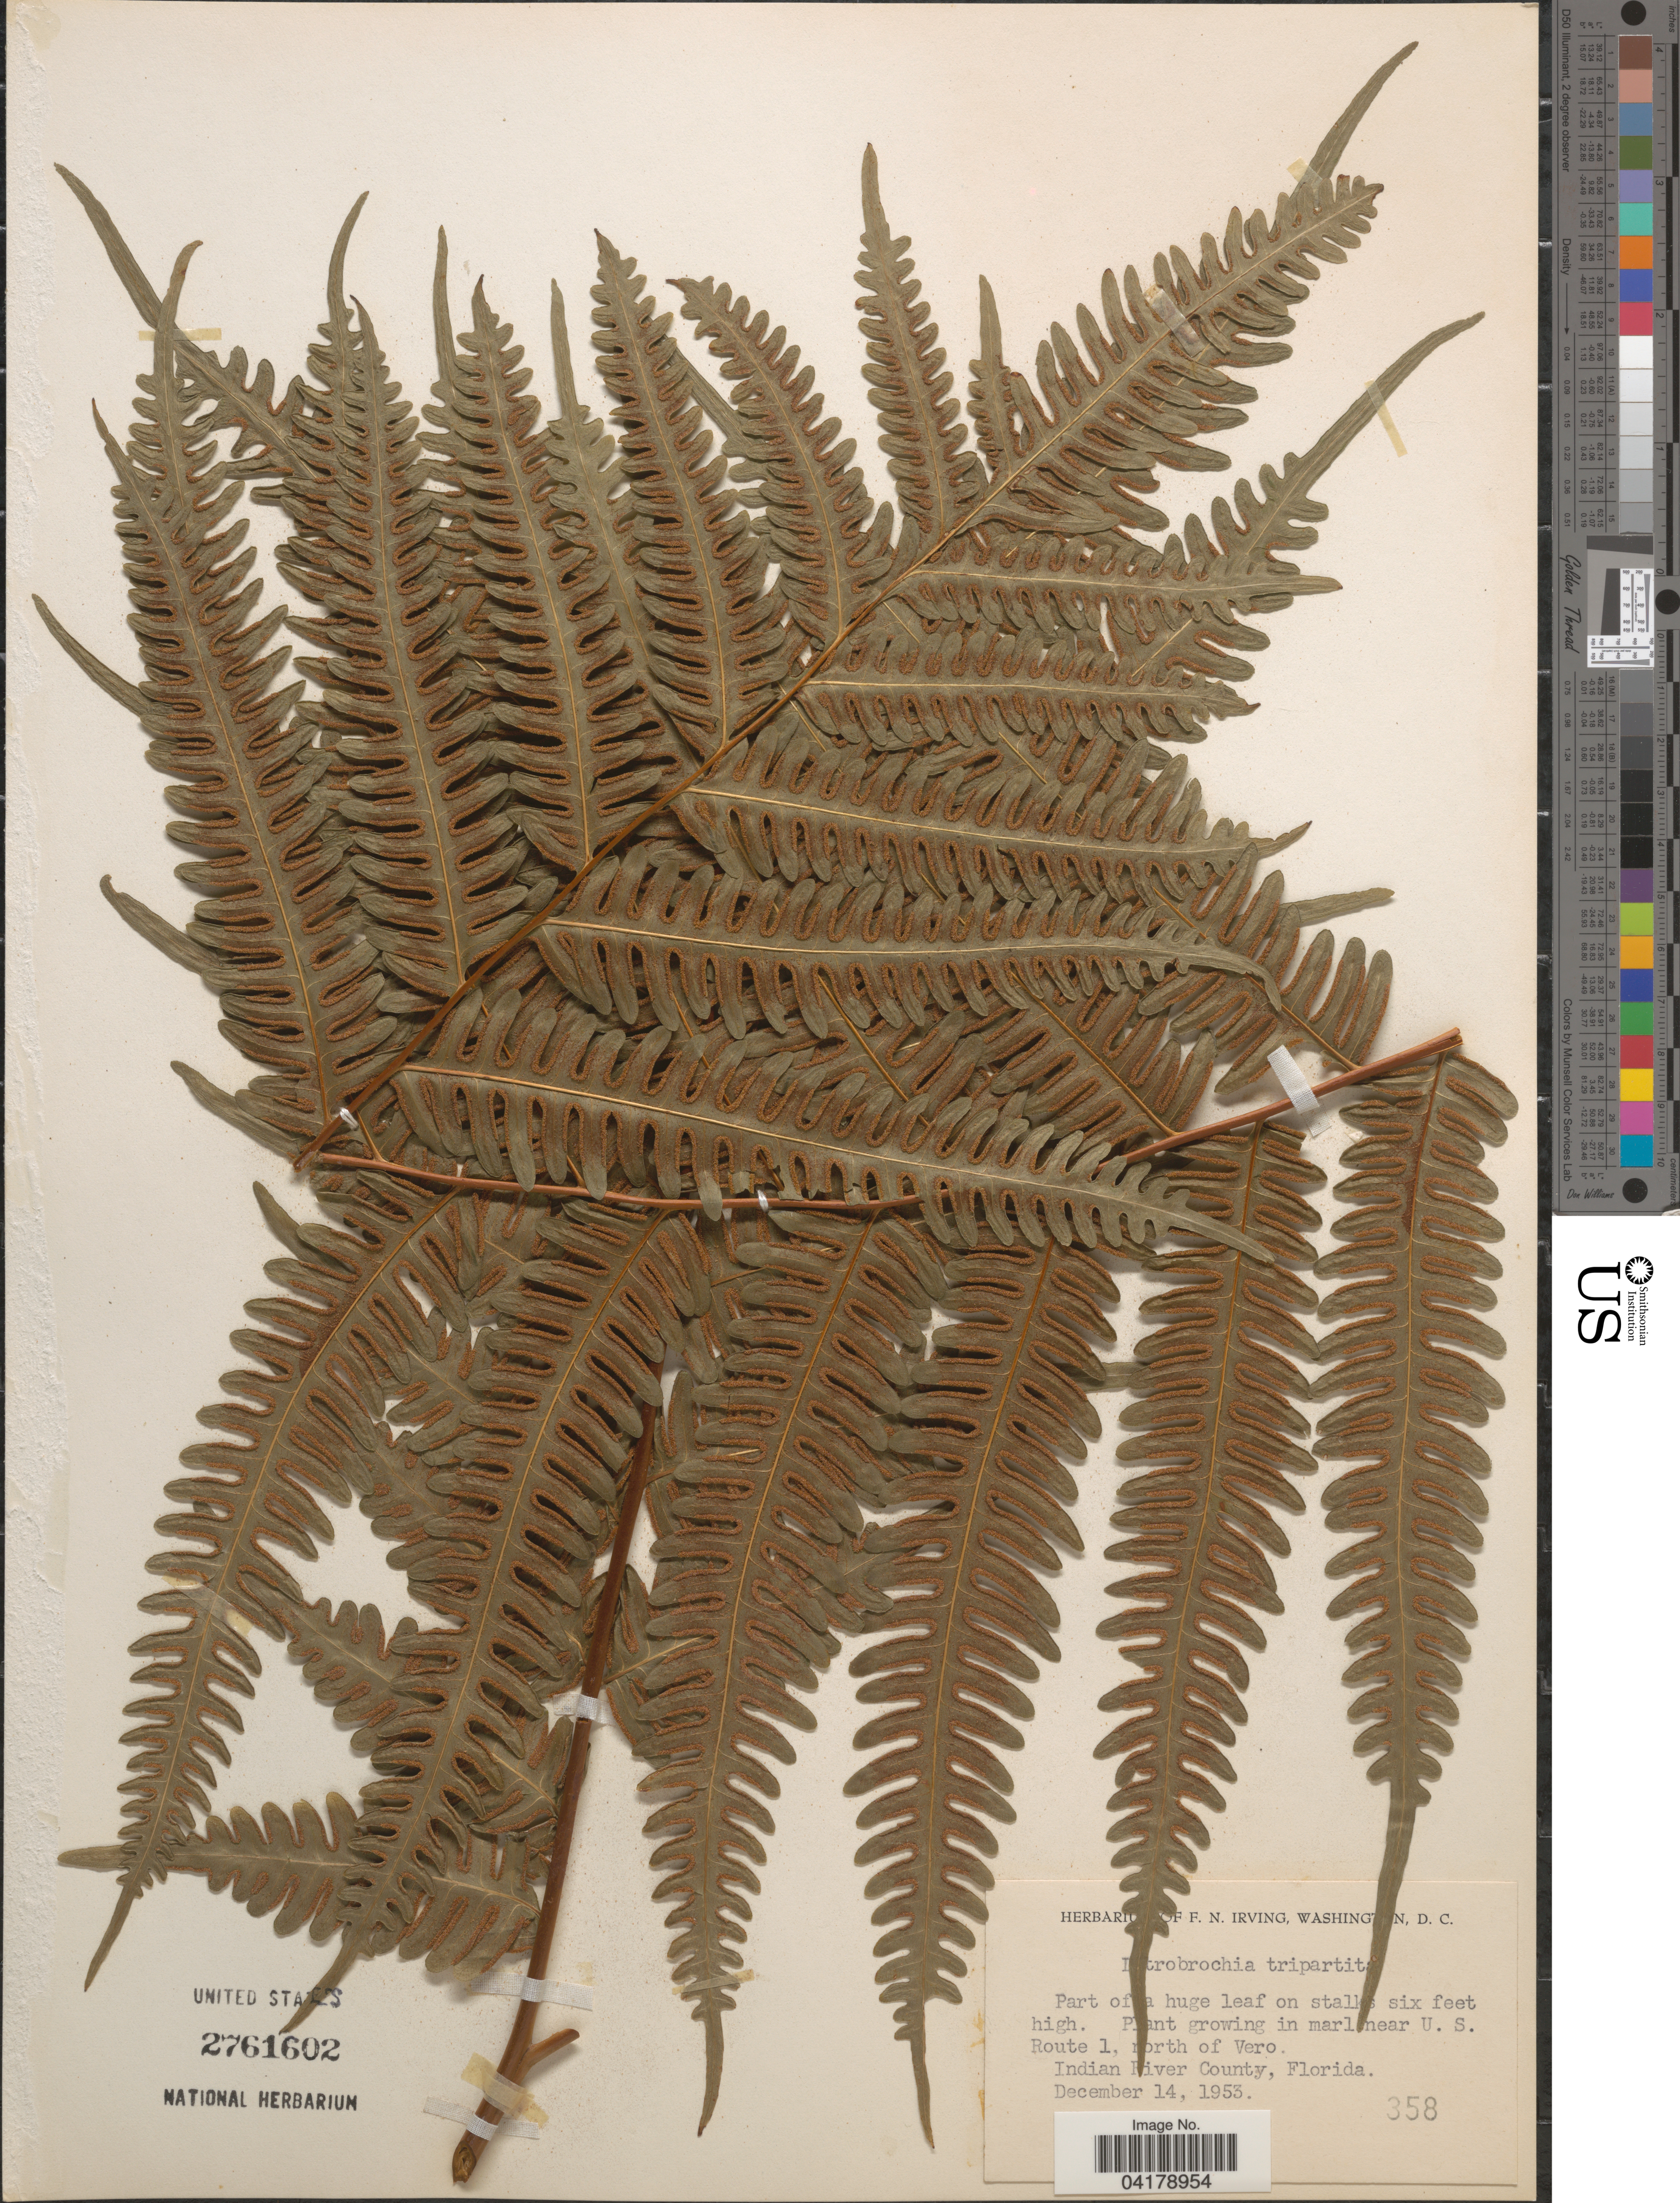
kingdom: Plantae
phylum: Tracheophyta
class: Polypodiopsida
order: Polypodiales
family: Pteridaceae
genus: Pteris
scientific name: Pteris tripartita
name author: Sw.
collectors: ex herb. F.N. Irving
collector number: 358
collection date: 1953-12-14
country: United States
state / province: Florida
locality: Plant growing in marl near U. S. Route 1, north of Vero. Indian River County.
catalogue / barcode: US 2761602